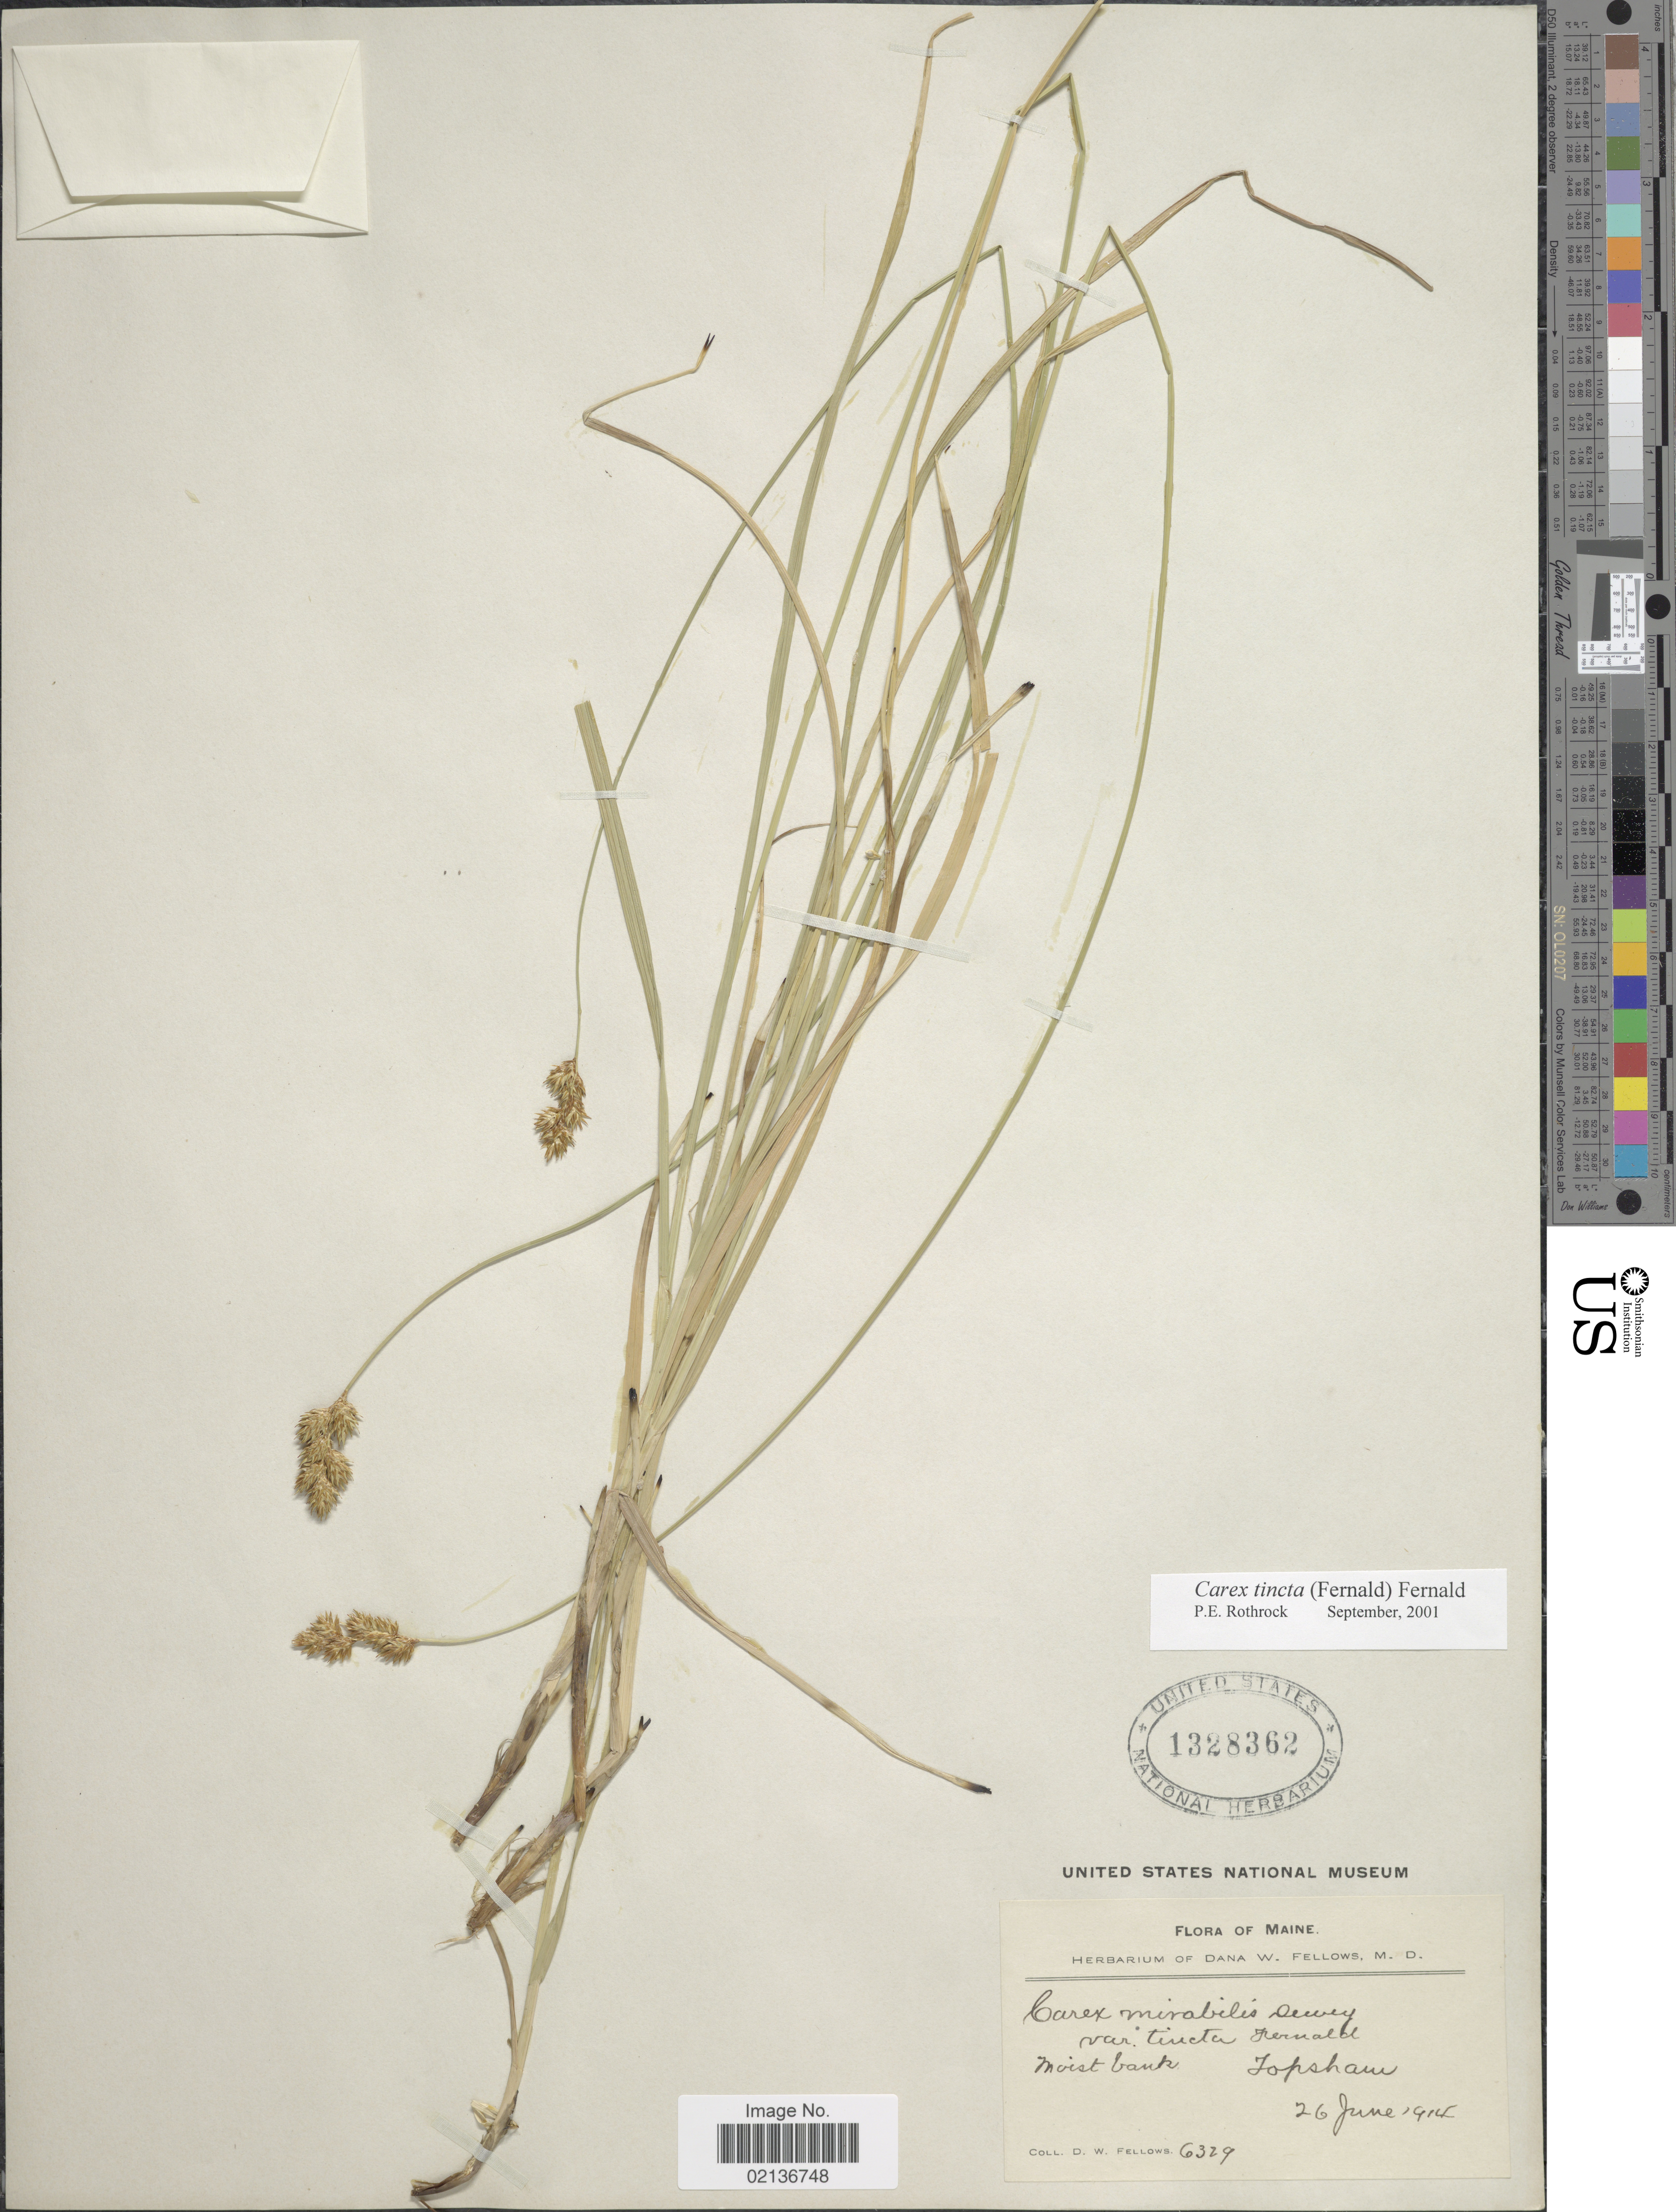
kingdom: Plantae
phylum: Tracheophyta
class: Liliopsida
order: Poales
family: Cyperaceae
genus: Carex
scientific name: Carex tincta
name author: (Fernald) Fernald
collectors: D. W. Fellows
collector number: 6329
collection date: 1914-06-26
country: United States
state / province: Maine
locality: Topshaw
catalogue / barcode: US 1328362